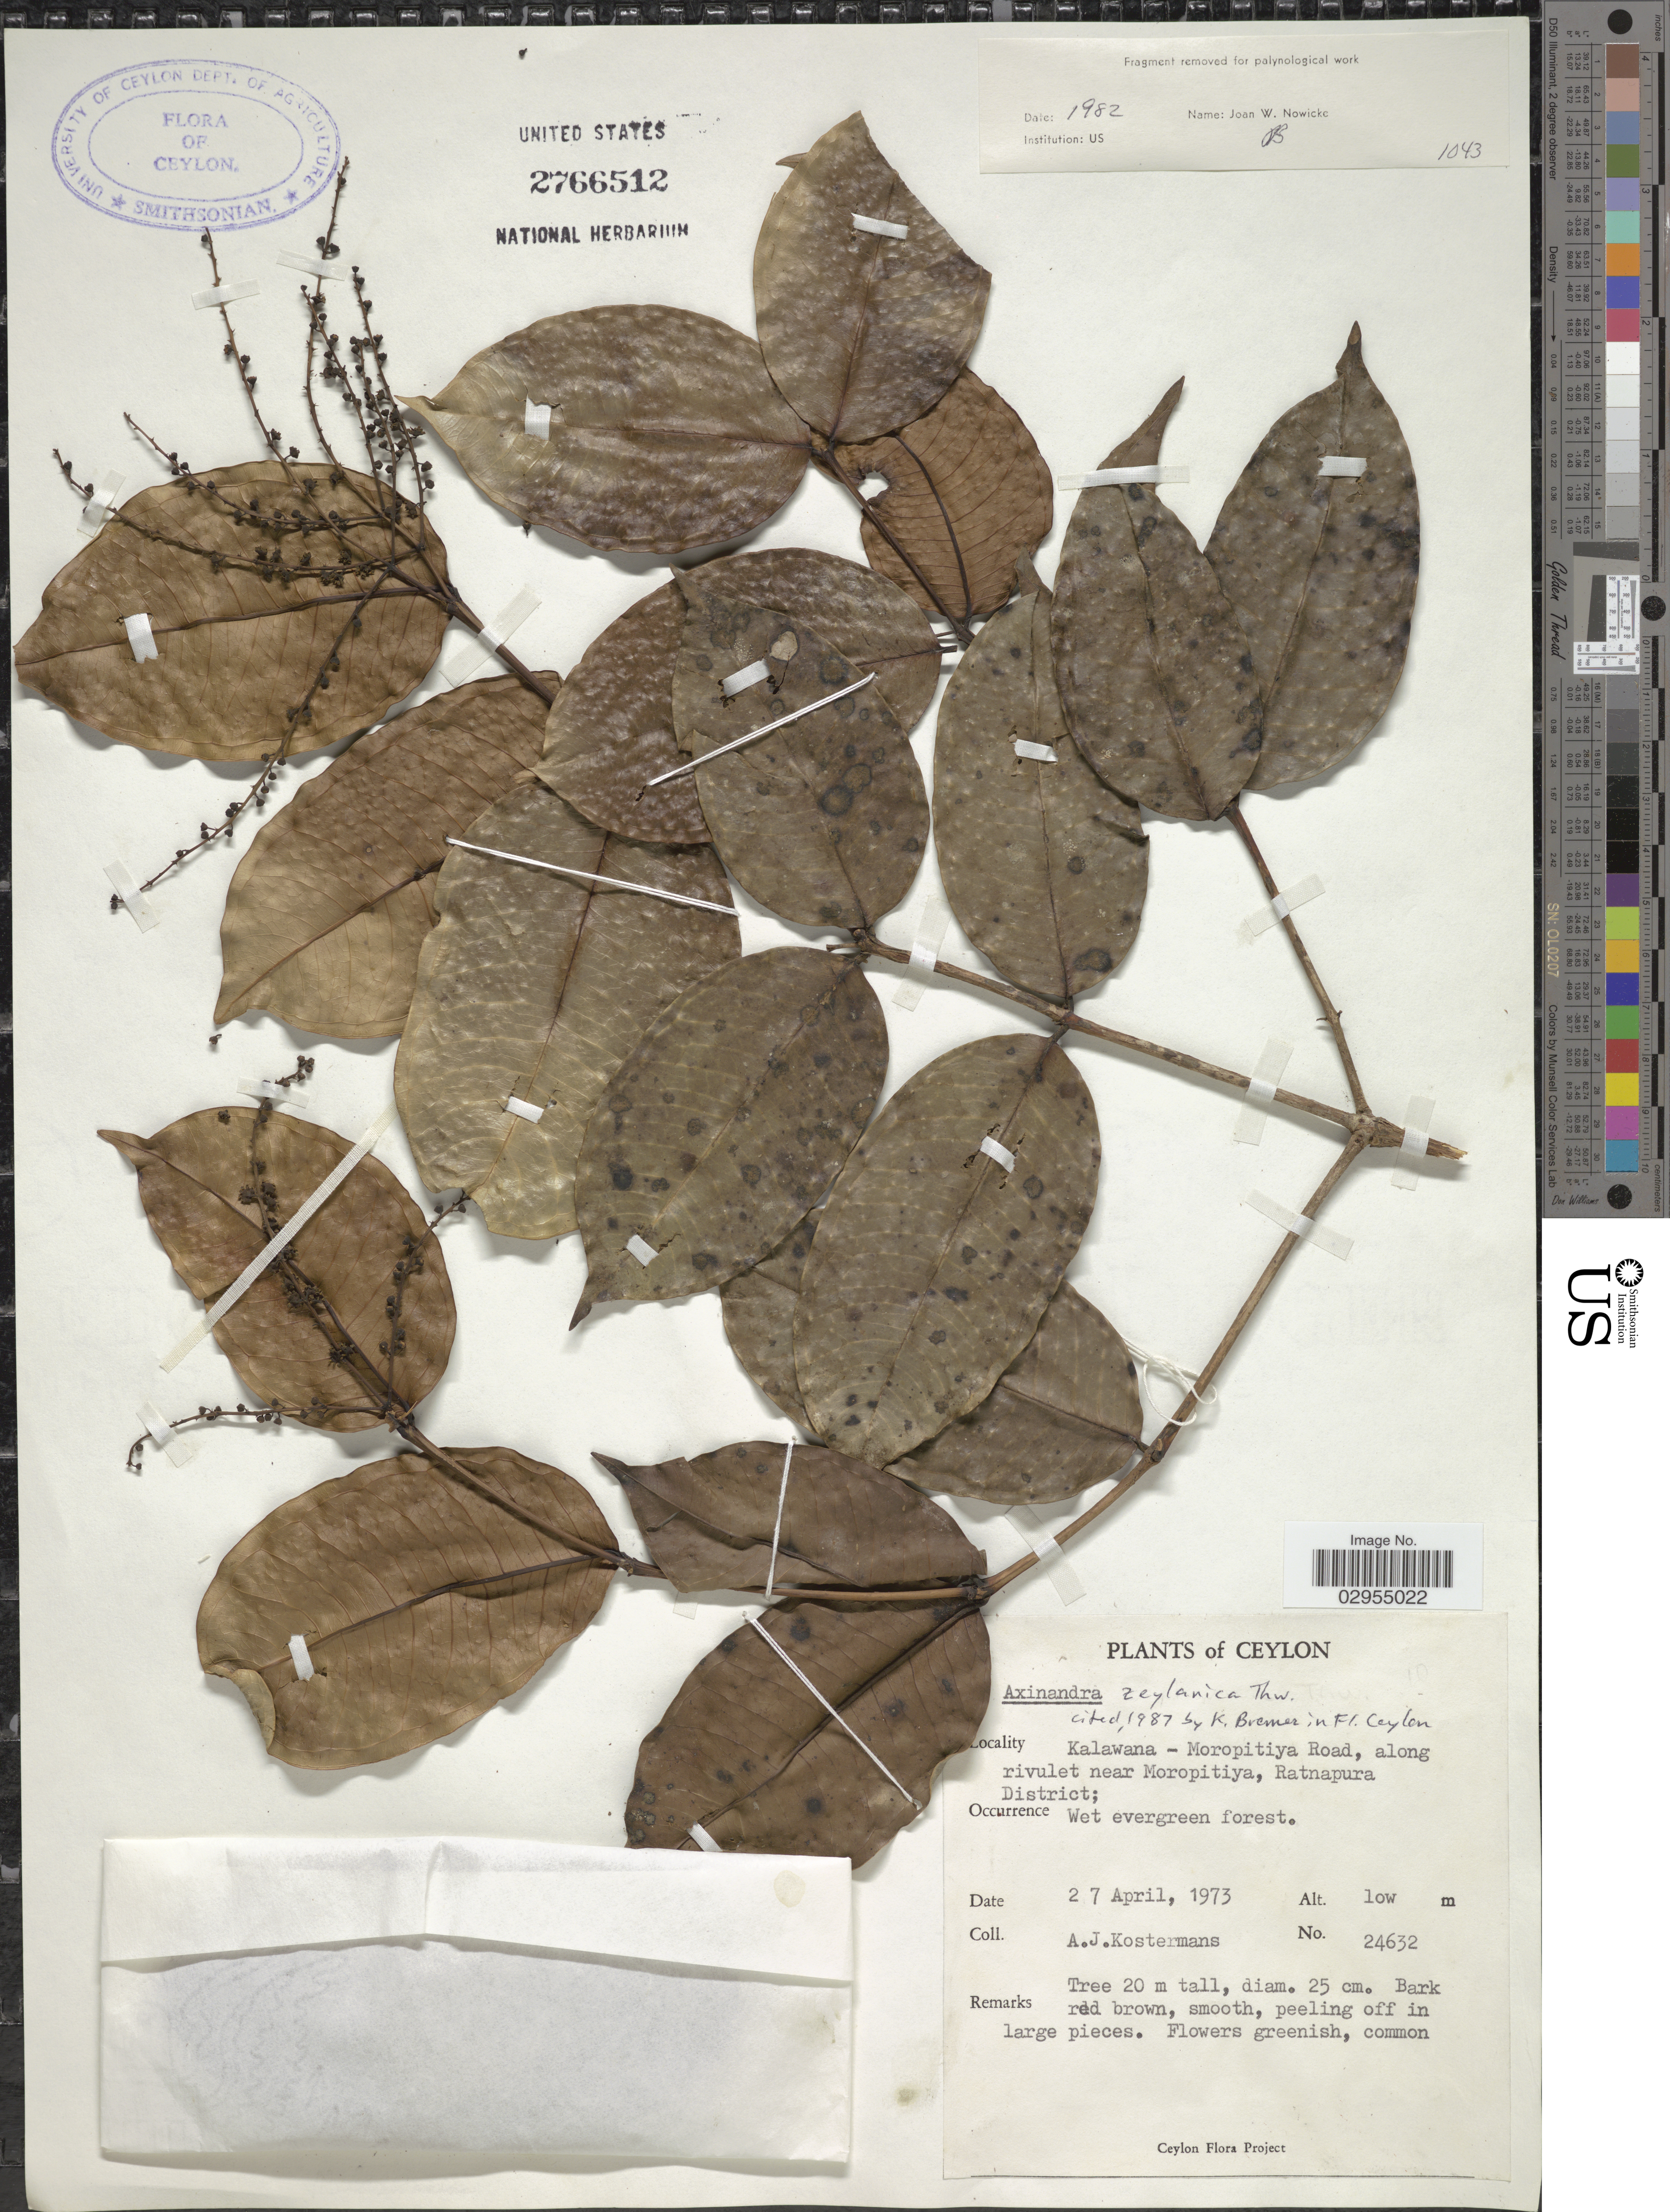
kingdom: Plantae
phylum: Tracheophyta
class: Magnoliopsida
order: Myrtales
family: Crypteroniaceae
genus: Axinandra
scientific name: Axinandra zeylanica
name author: Thwaites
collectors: A. J. G. Kostermans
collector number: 24632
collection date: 1973-04-27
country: Sri Lanka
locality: Ceylon. Kalawana - Moropitiya Road, along rivulet near Moropitiya, Ratnapura District.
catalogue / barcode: US 2766512